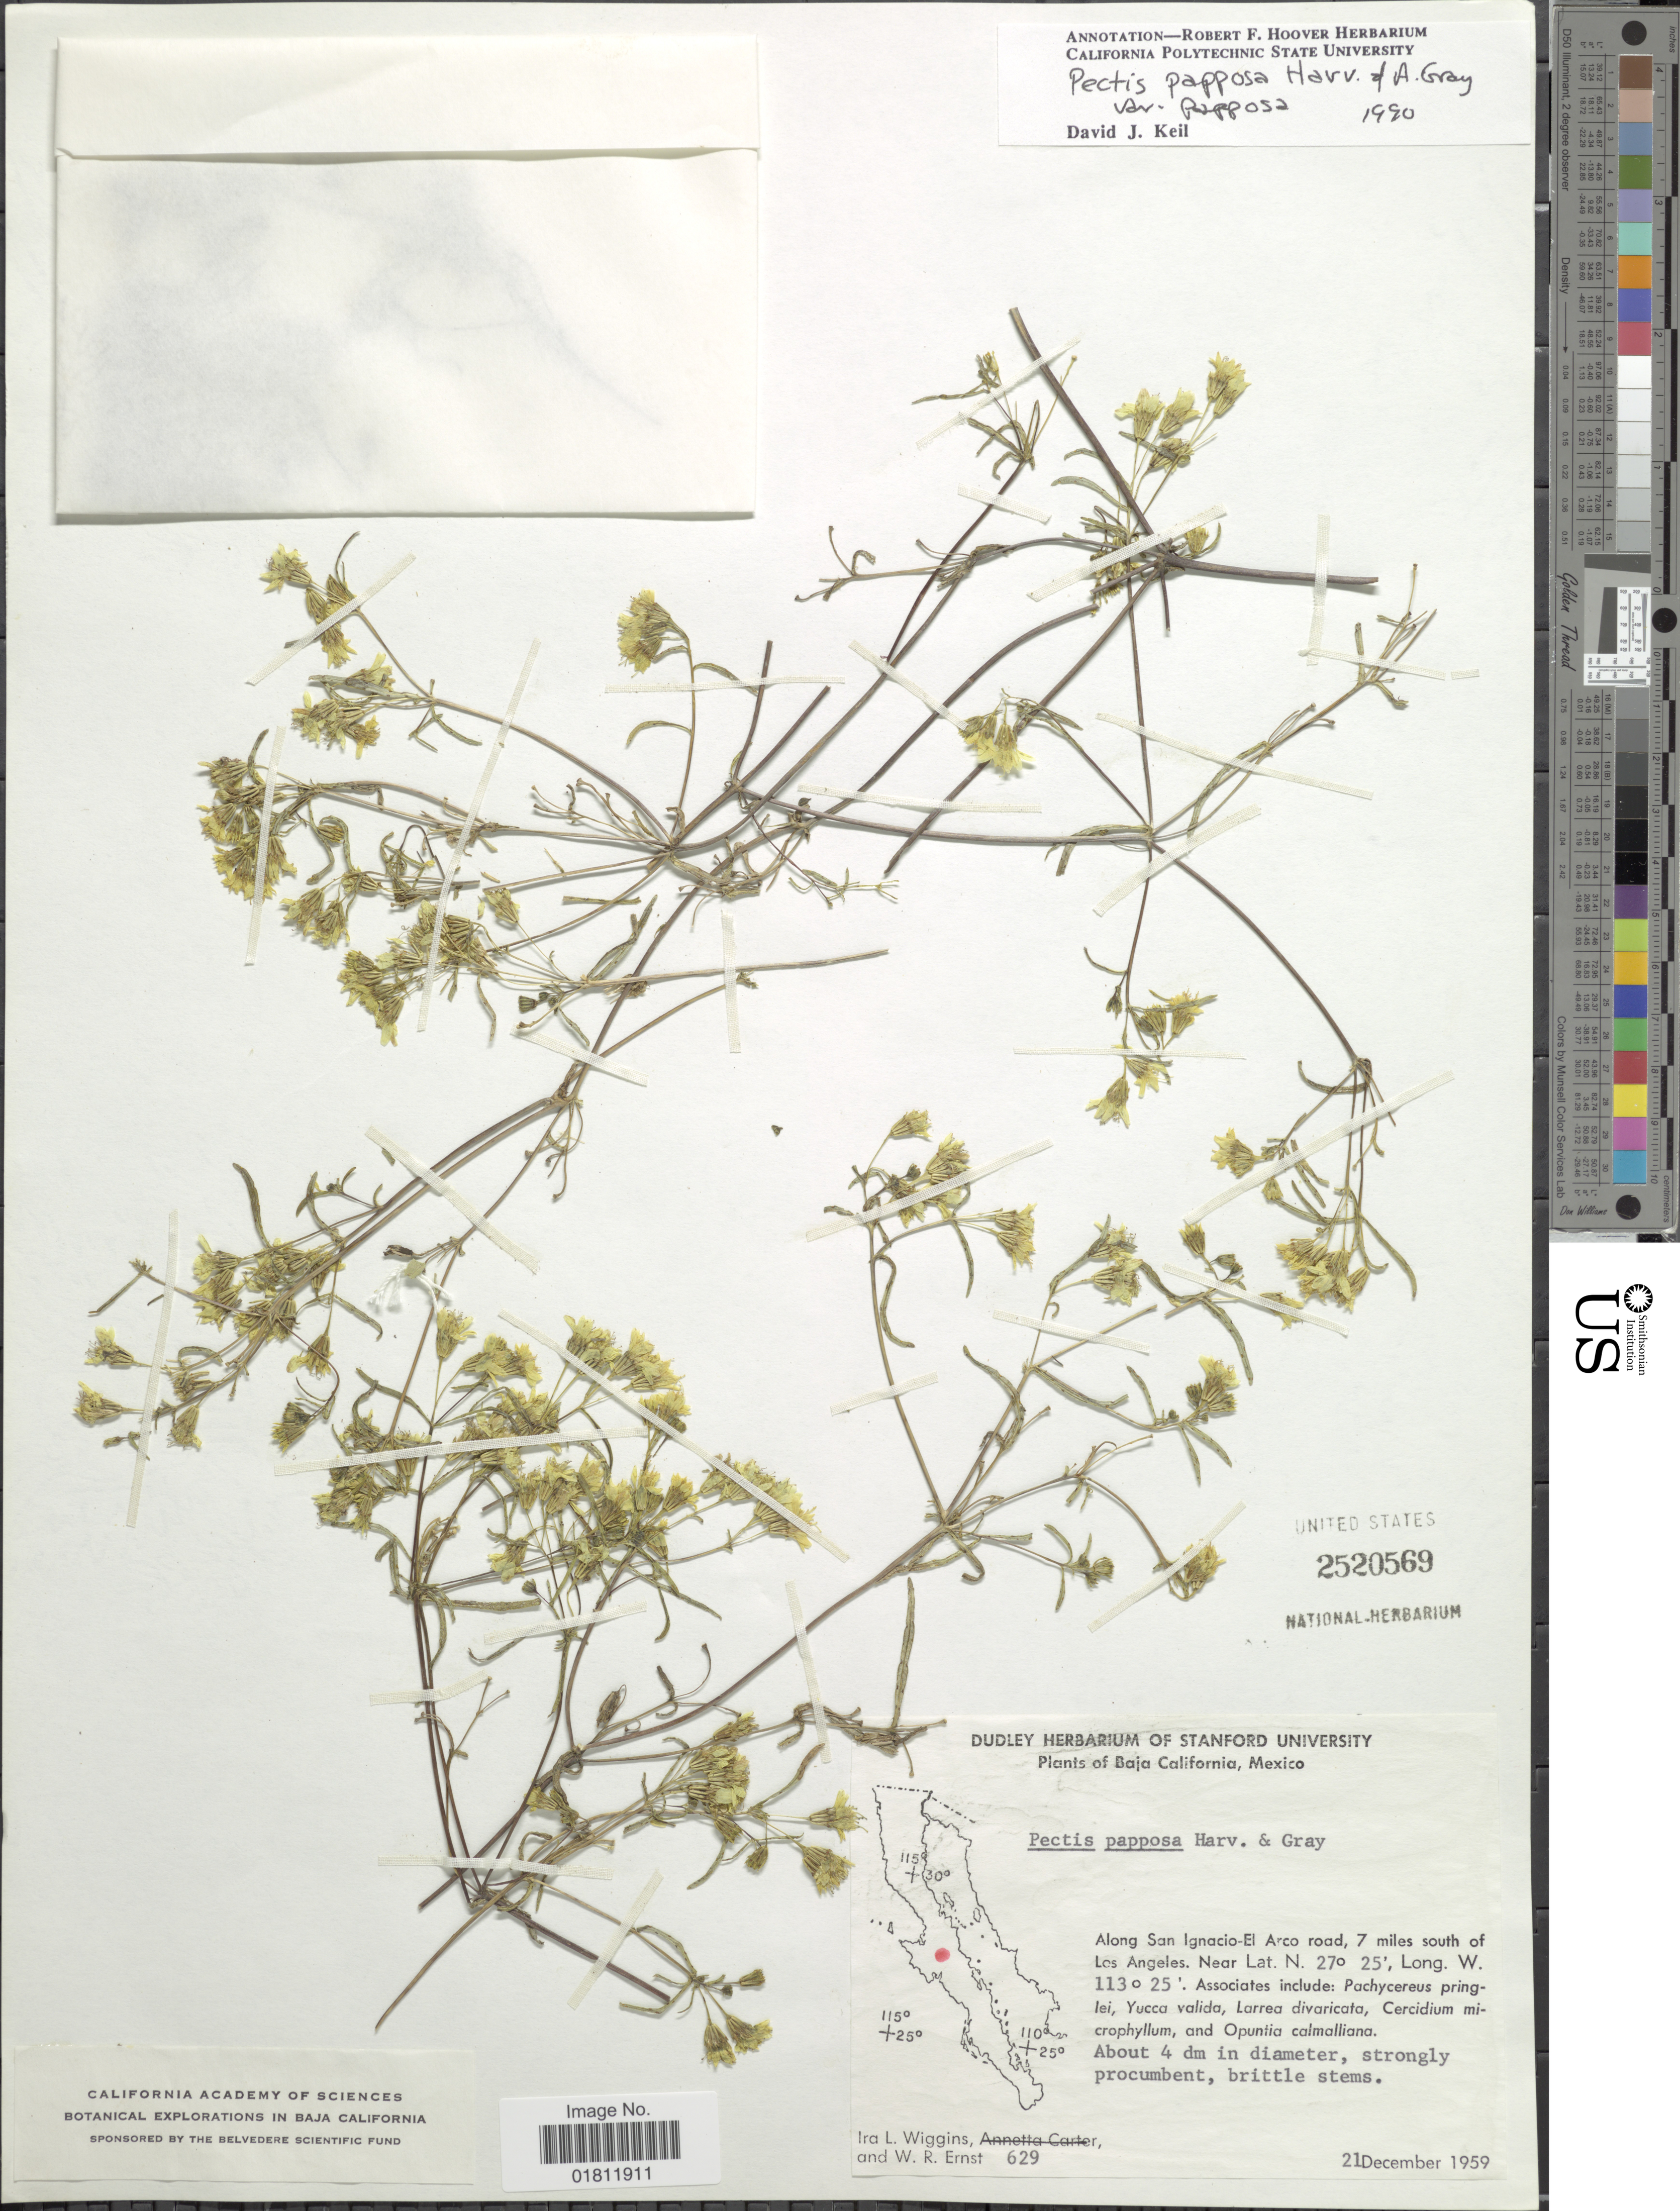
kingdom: Plantae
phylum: Tracheophyta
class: Magnoliopsida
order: Asterales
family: Asteraceae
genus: Pectis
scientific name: Pectis papposa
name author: Harv. & A. Gray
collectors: I. L. Wiggins & W. R. Ernst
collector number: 629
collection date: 1959-12-21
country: Mexico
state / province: Baja California Sur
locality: Baja California, Mexico. Along San Ignacio -El Arco road 7 miles south of Los Angeles.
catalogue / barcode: US 2520569